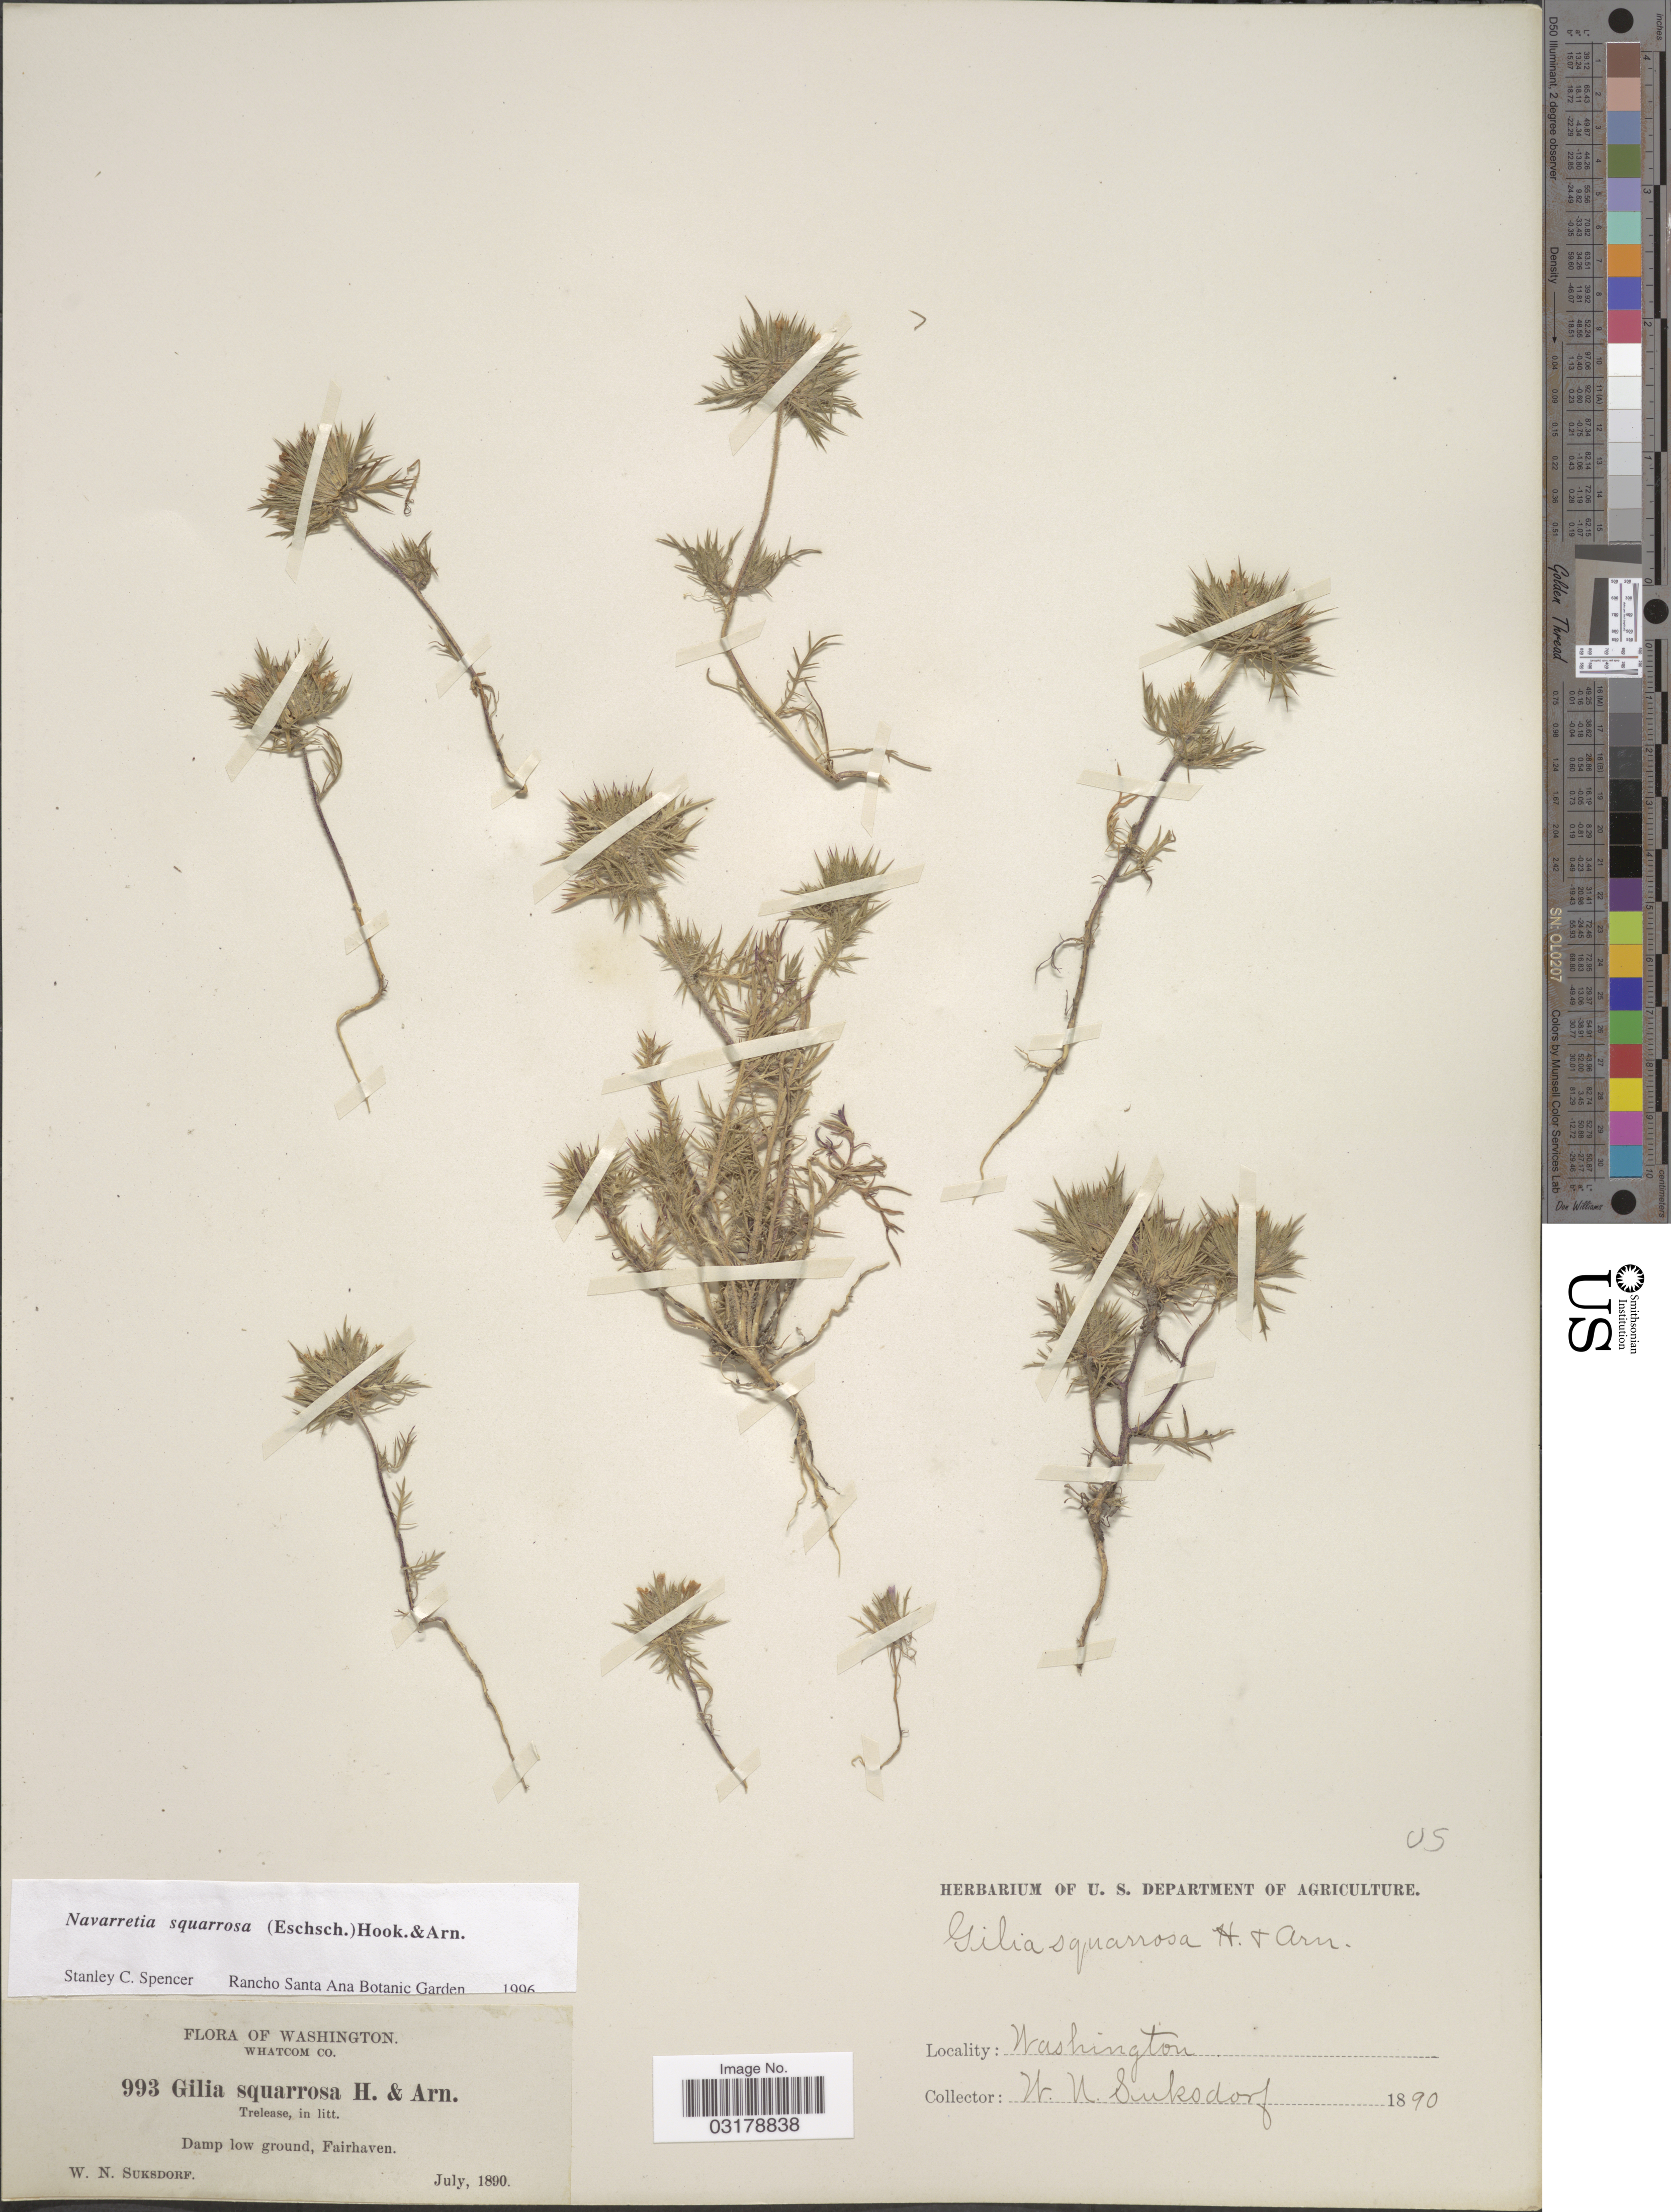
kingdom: Plantae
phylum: Tracheophyta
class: Magnoliopsida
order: Ericales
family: Polemoniaceae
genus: Navarretia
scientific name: Navarretia squarrosa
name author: (Eschsch.) Hook. & Arn.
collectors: W. N. Suksdorf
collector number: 993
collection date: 1890-07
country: United States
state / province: Washington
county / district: Whatcom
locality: Whatcom Co. Fairhaven.